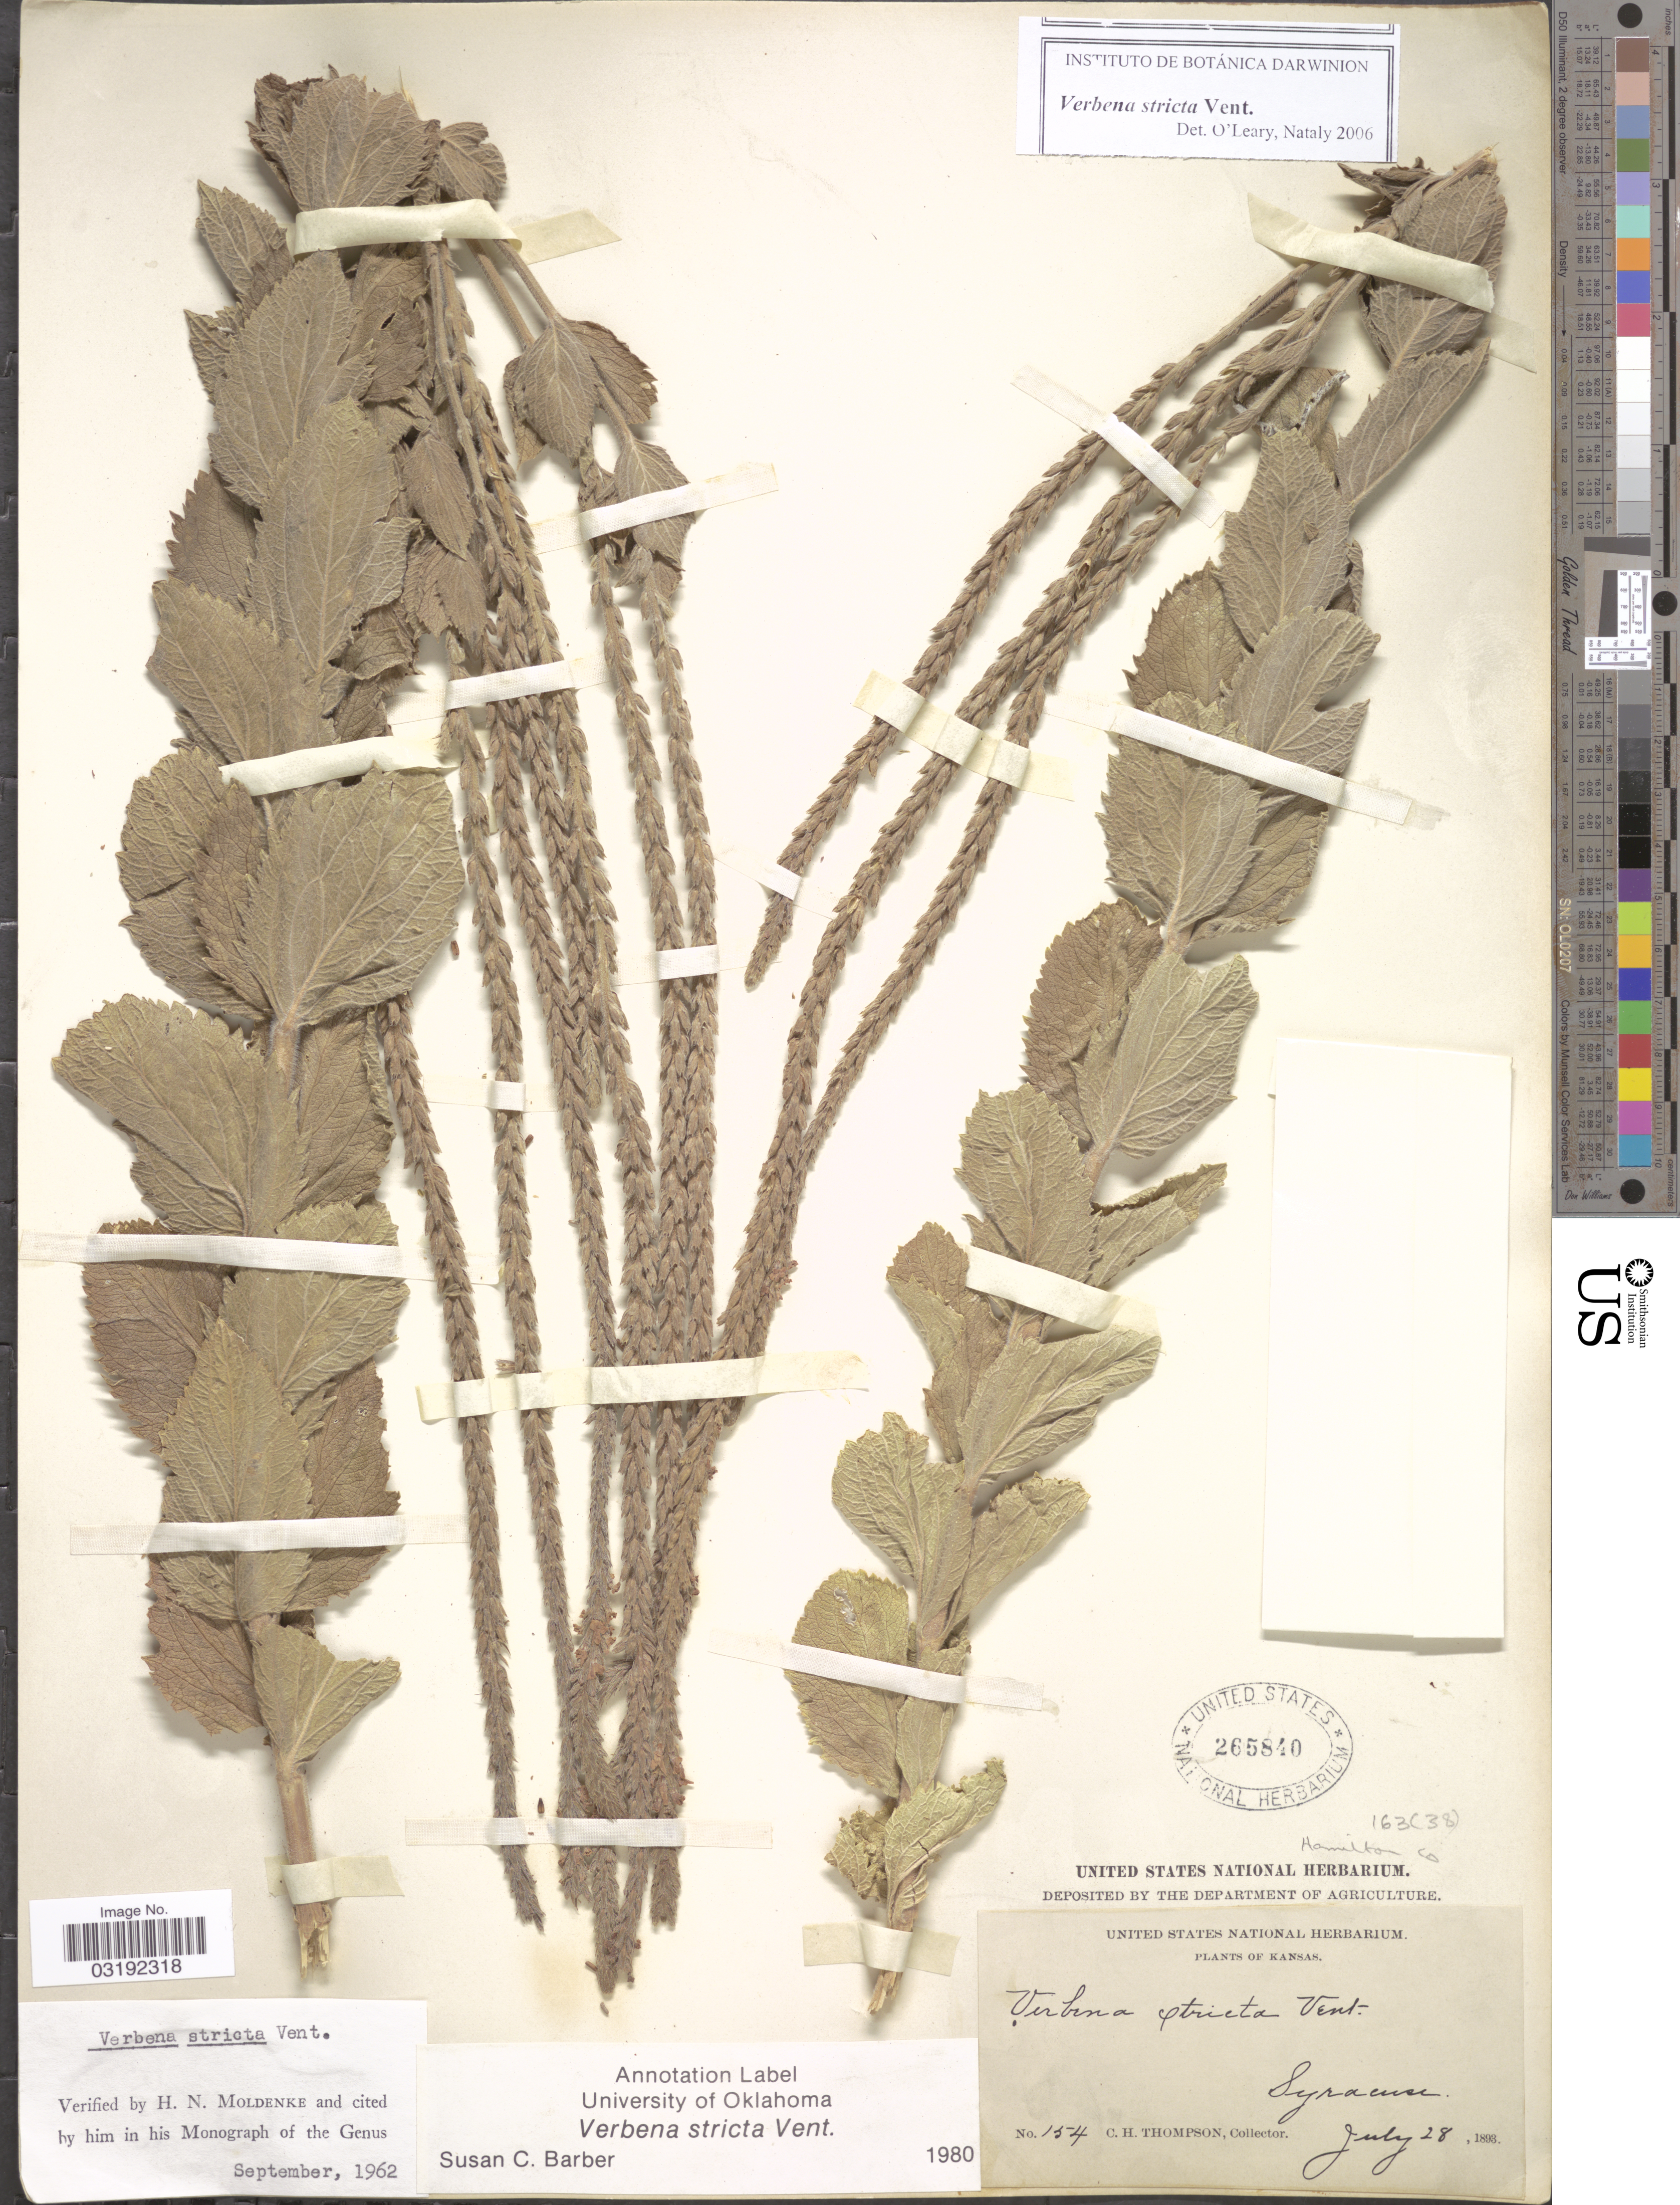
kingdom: Plantae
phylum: Tracheophyta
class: Magnoliopsida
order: Lamiales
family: Verbenaceae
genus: Verbena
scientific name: Verbena stricta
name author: Vent.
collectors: C. H. Thompson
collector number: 154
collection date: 1893-07-28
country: United States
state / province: Kansas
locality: Syracuse. Hamilton Co.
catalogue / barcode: US 265840